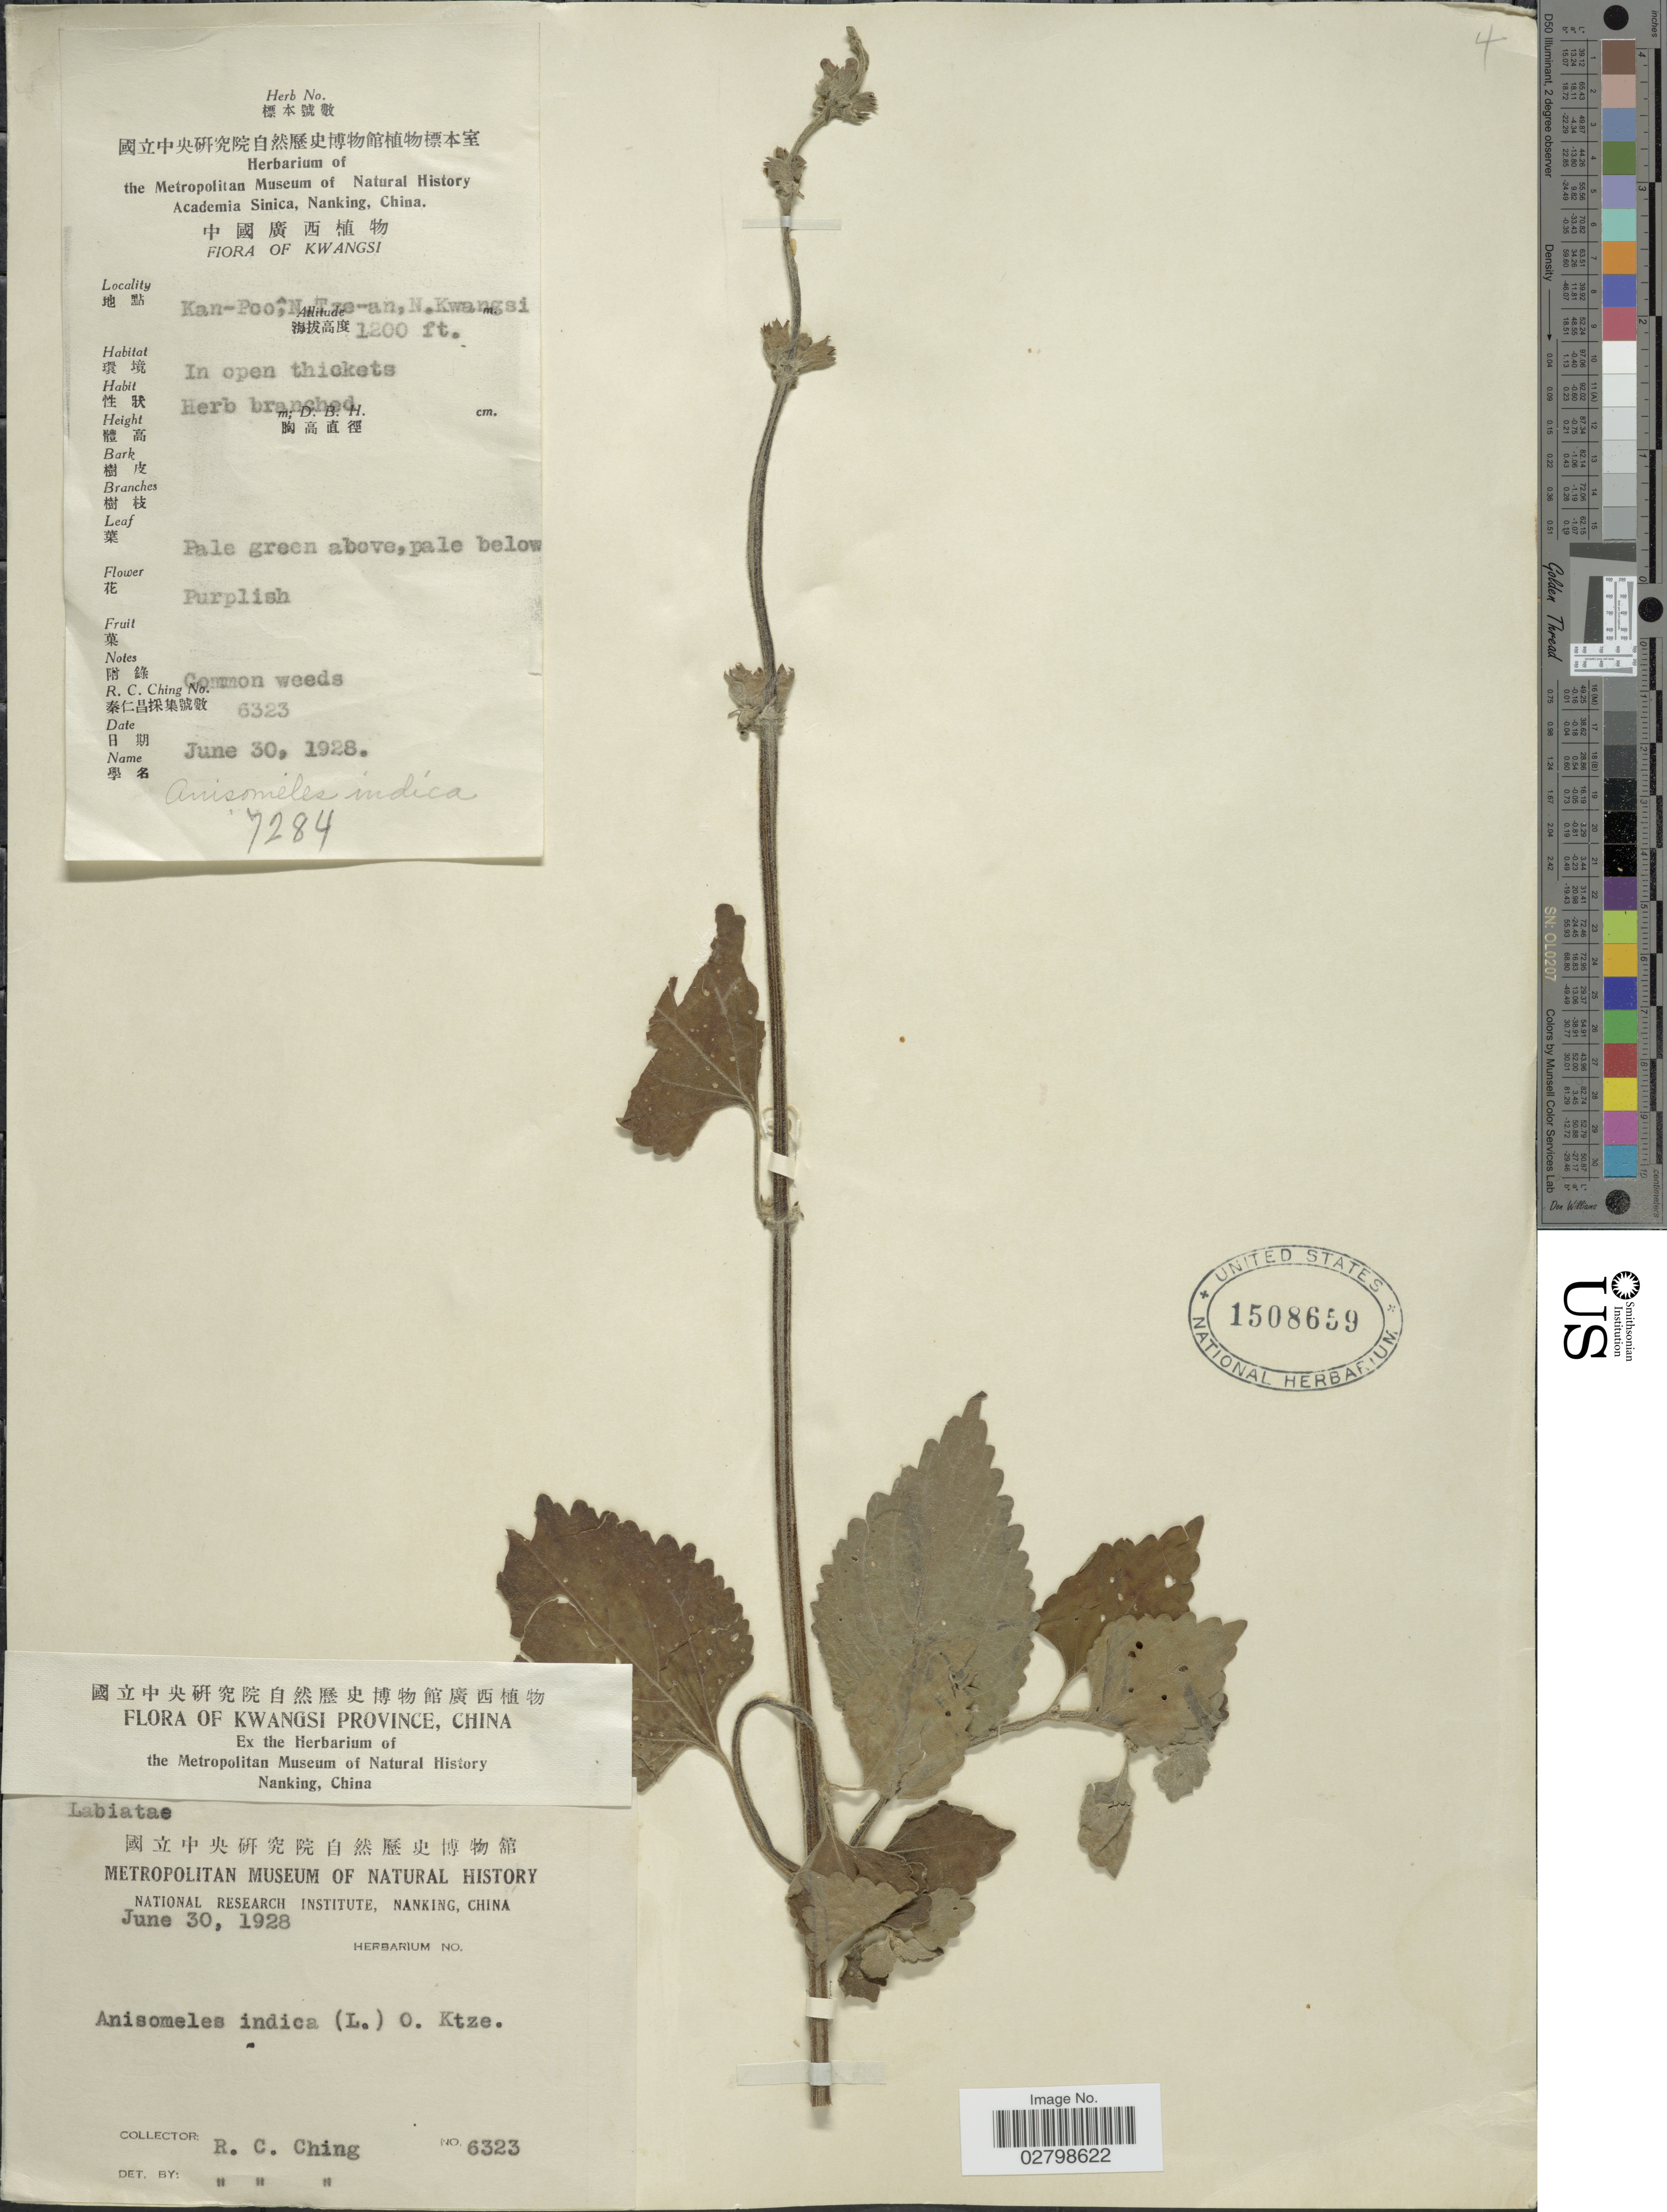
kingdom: Plantae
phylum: Tracheophyta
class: Magnoliopsida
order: Lamiales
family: Lamiaceae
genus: Anisomeles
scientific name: Anisomeles indica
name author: (L.) Kuntze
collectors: R. C. Ching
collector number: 6323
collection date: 1928-06-30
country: China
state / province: Guangxi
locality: Kwangsi. Kan-Poo; N Tze-an, N. Kwangsi.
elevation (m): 366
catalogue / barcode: US 1508659